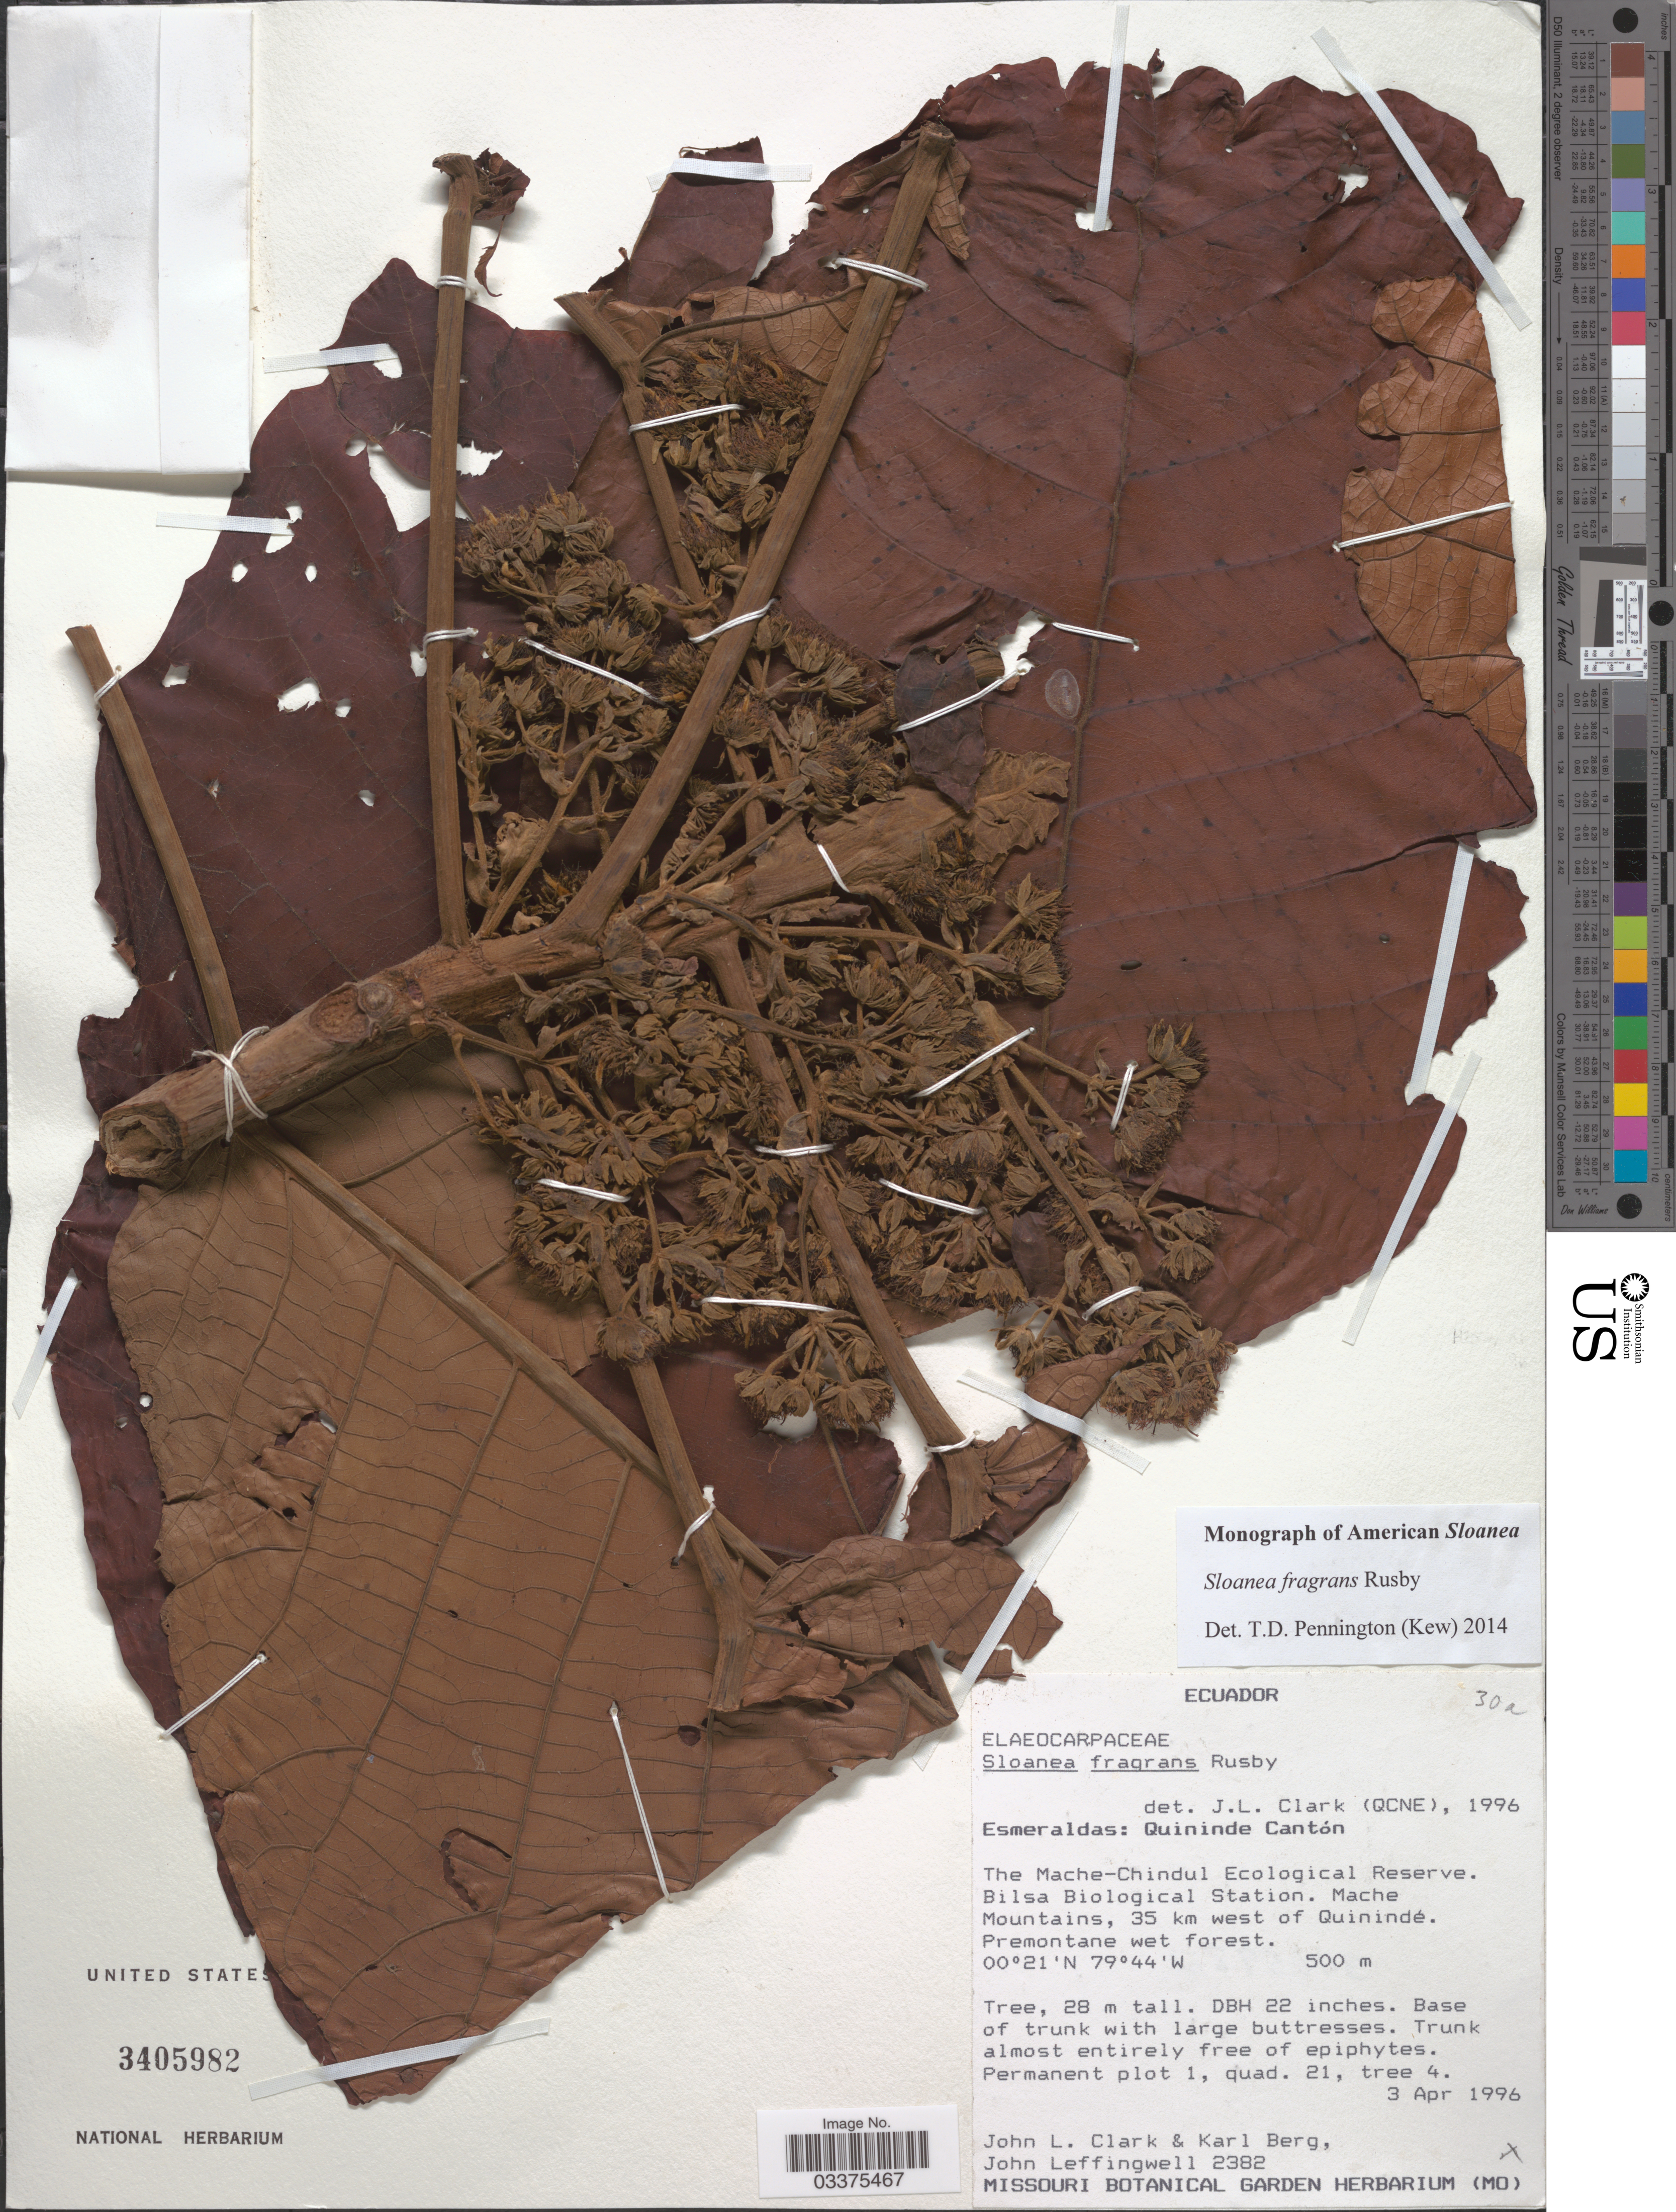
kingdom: Plantae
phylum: Tracheophyta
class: Magnoliopsida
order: Oxalidales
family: Elaeocarpaceae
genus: Sloanea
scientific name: Sloanea fragrans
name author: Rusby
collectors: J. L. Clark, K. Berg & J. Leffingwell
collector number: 2382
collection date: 1996-04-03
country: Ecuador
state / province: Esmeraldas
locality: Quininde Cantón. The Mache-Chindul Ecological Reserve. Bilsa Biological Station. Mache Mountains, 35 km west of Quinindé.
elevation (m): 500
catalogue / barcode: US 3405982